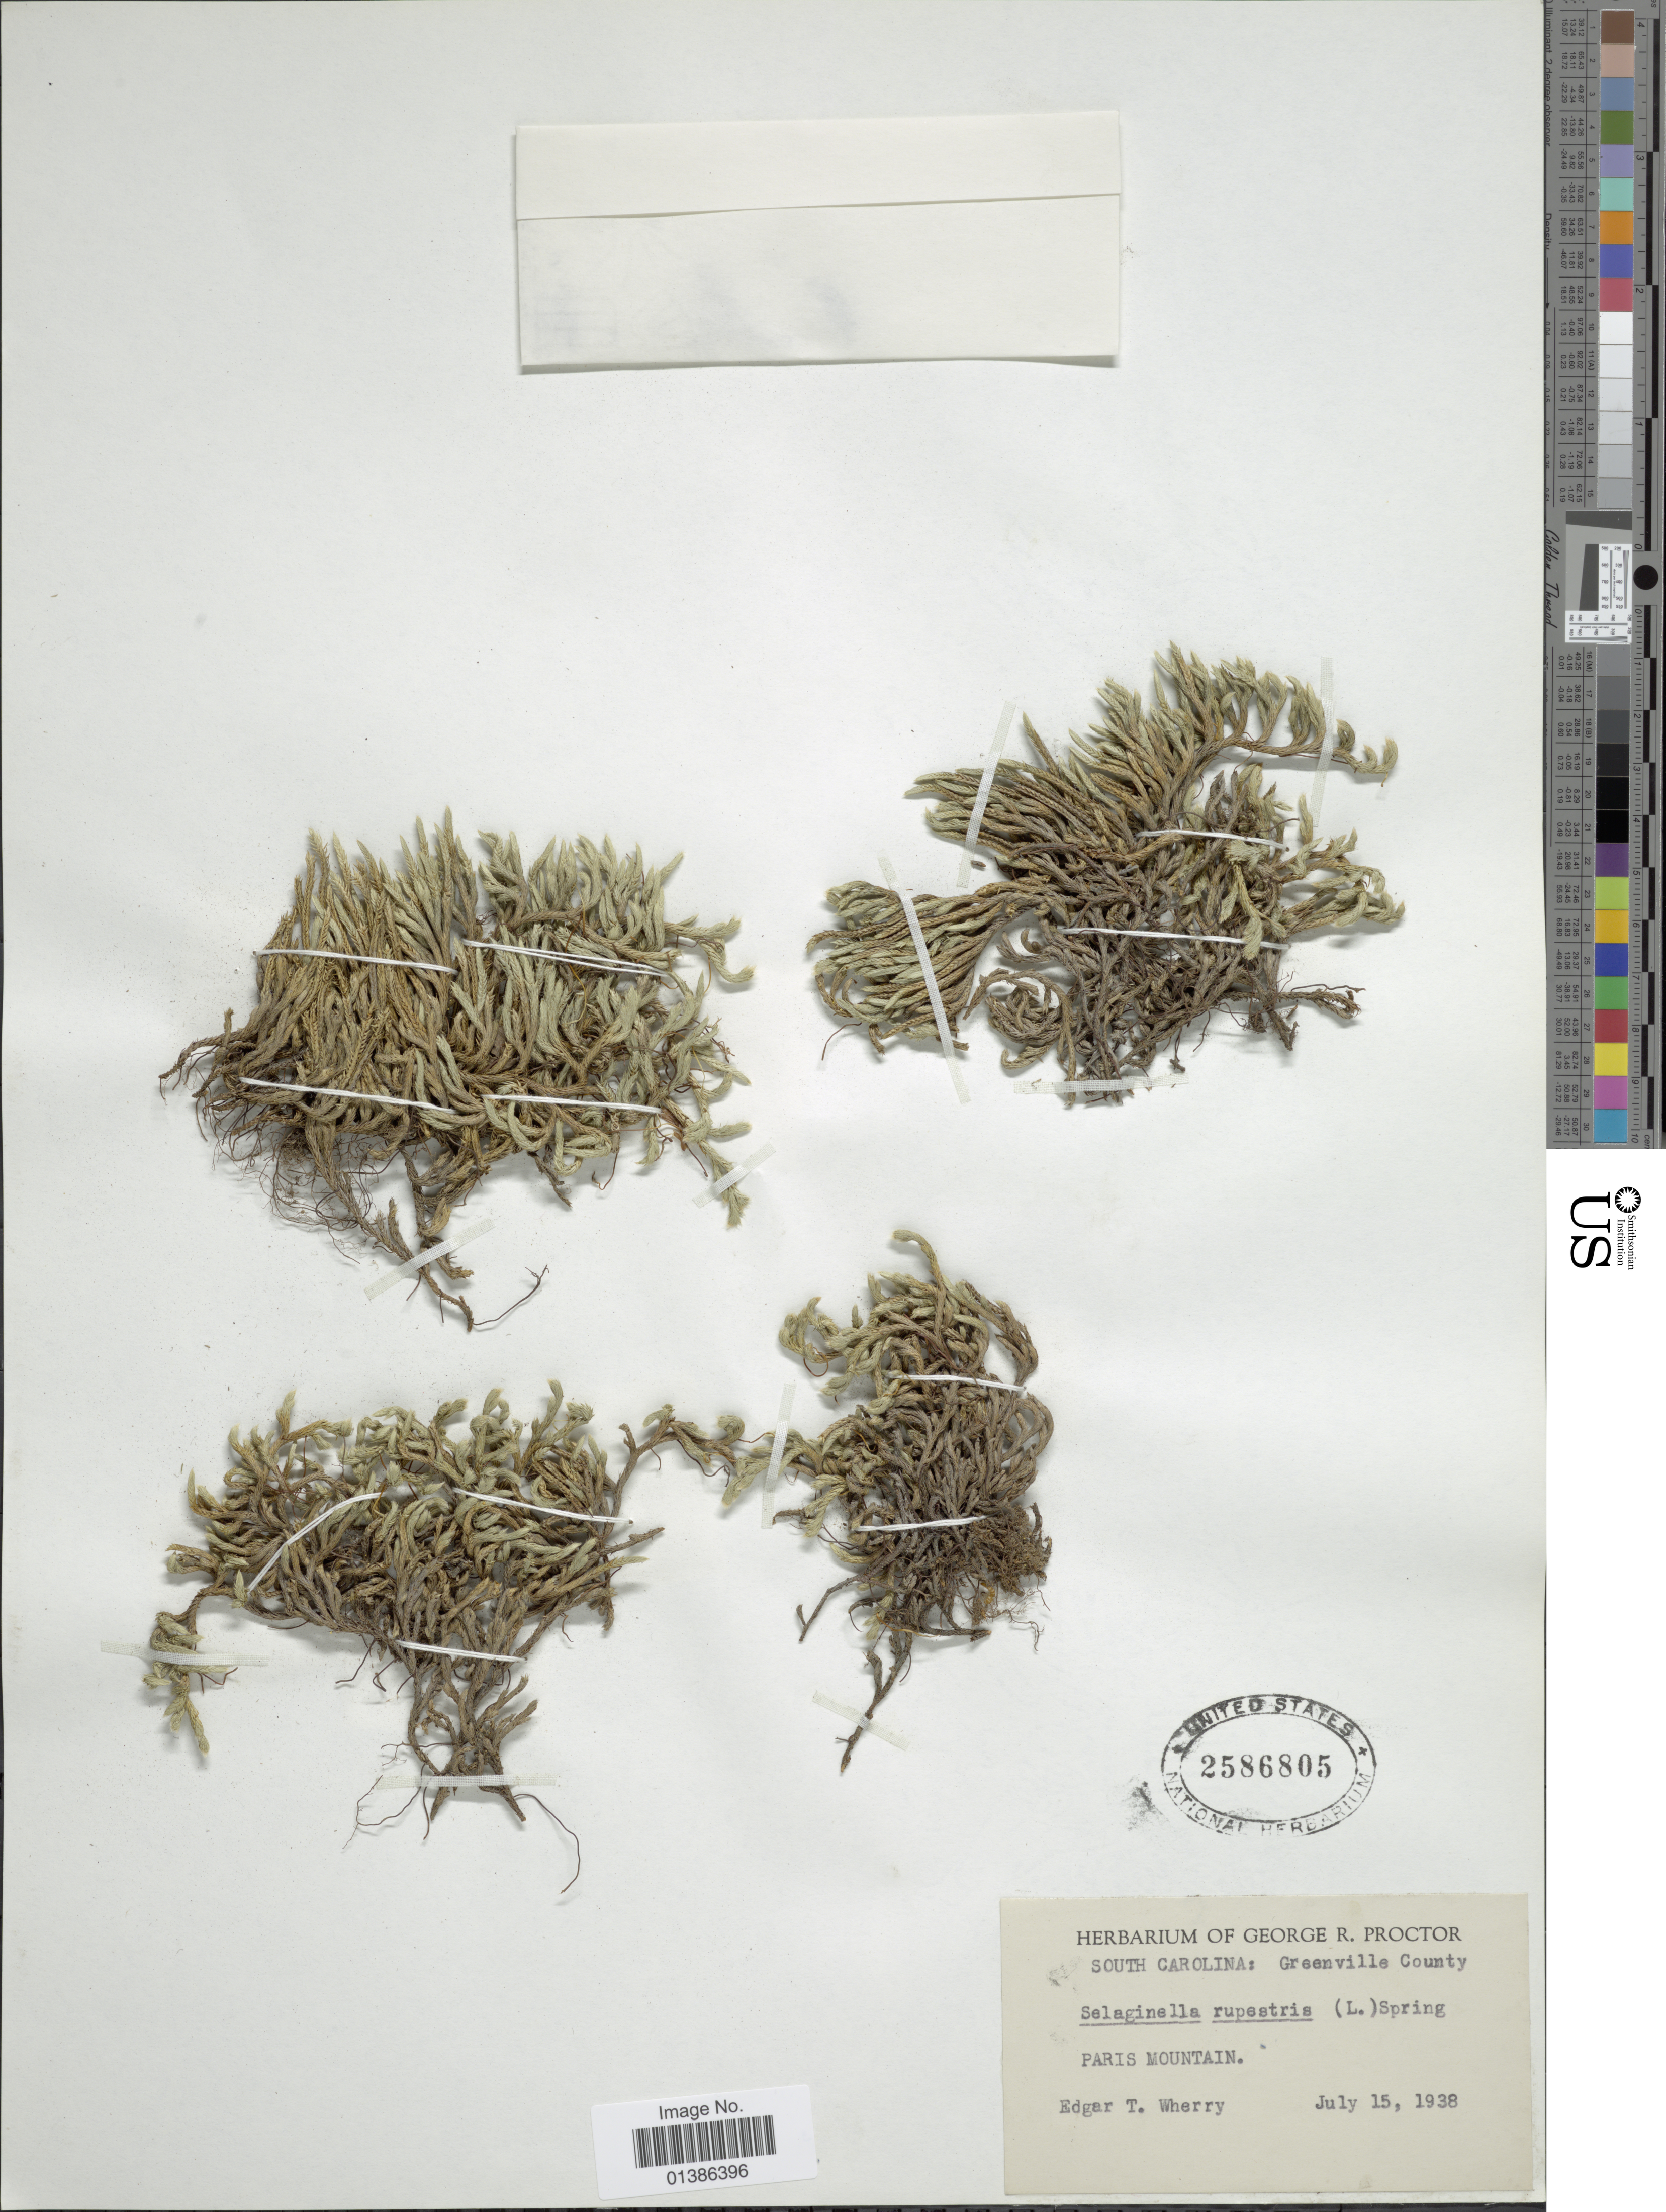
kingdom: Plantae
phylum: Tracheophyta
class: Lycopodiopsida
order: Selaginellales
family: Selaginellaceae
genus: Selaginella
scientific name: Selaginella rupestris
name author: (L.) Spring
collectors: E. T. Wherry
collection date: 1938-07-15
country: United States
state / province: South Carolina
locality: Greenville County, Paris Mountain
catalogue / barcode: US 2586805